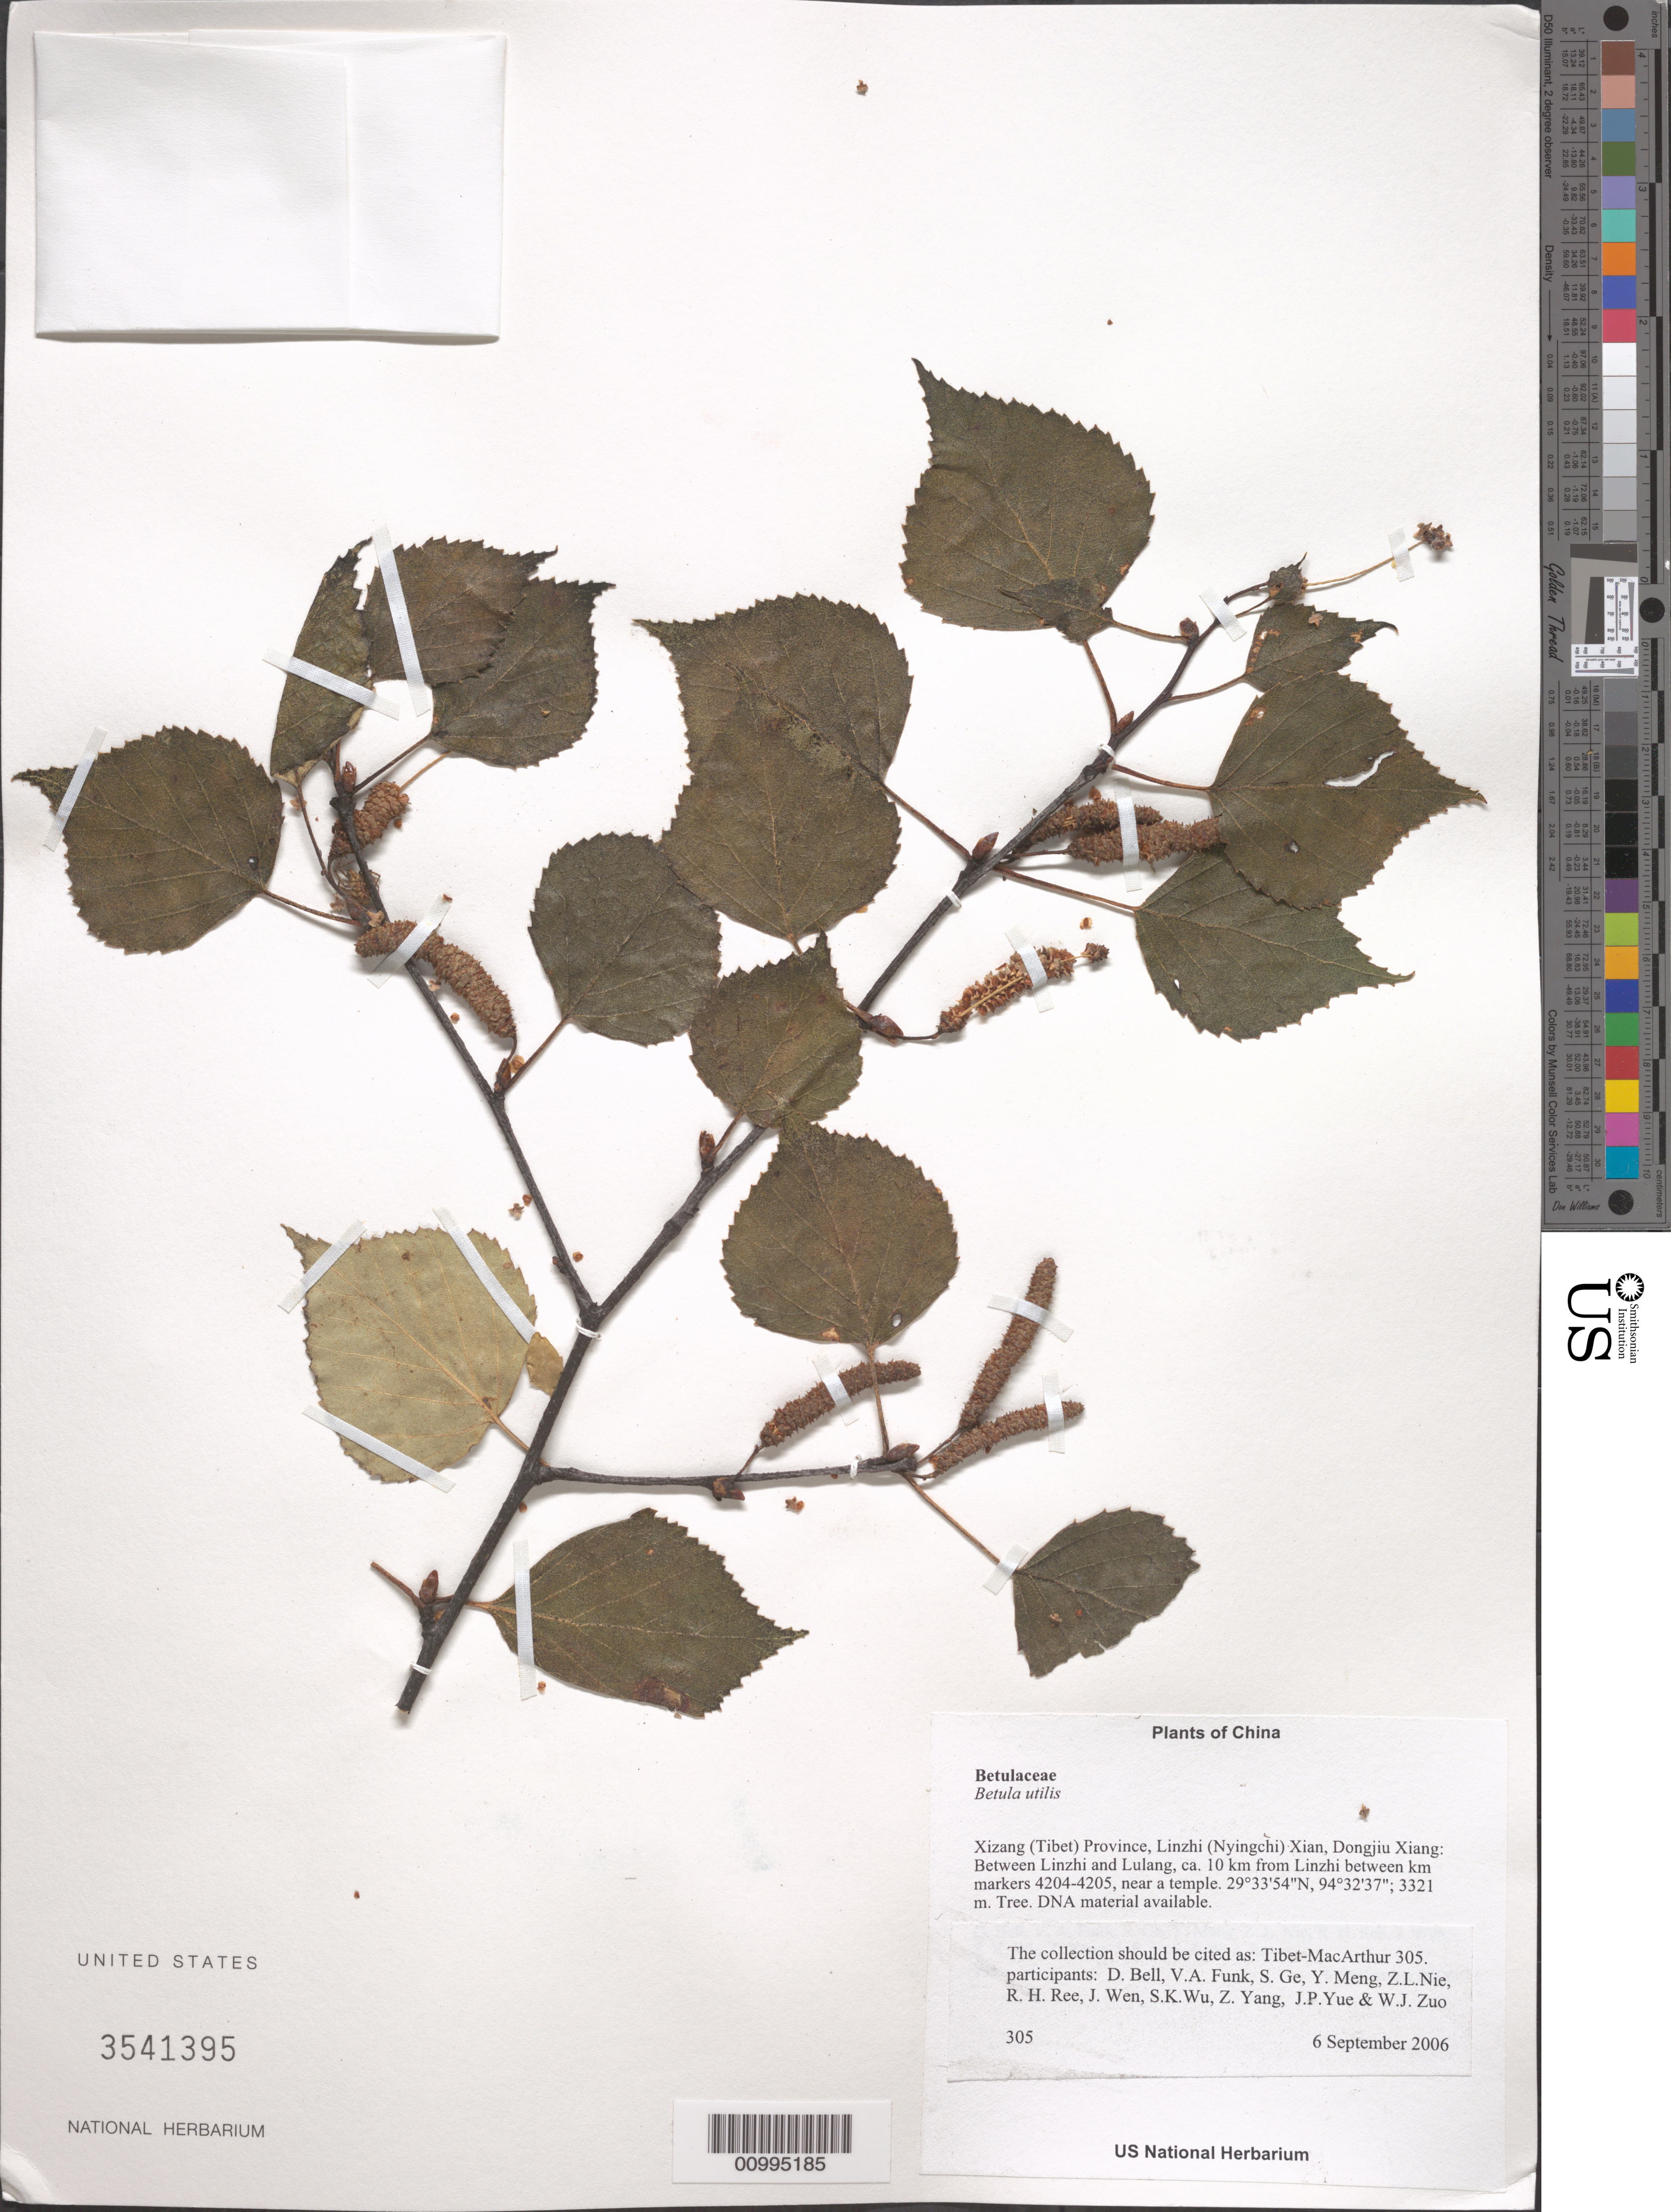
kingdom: Plantae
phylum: Tracheophyta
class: Magnoliopsida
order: Fagales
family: Betulaceae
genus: Betula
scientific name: Betula utilis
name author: D. Don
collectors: Tibet-MacArthur, D. A. Bell, V. Funk, S. Ge, Y. Meng, Z. Nie, R. Ree, J. Wen, S. K. Wu, Z. Yang, J. Yue & W. Zuo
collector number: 305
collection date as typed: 06 Sep 2006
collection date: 2006-09-06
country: China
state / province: Xizang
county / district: Linzhi (Nyingchi) Xian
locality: Dongjiu Xiang. Between Linzhi and Lulang, ca. 10 km from Linzhi between km markers 4204-4205, near a temple.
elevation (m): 3321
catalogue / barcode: US 3541395